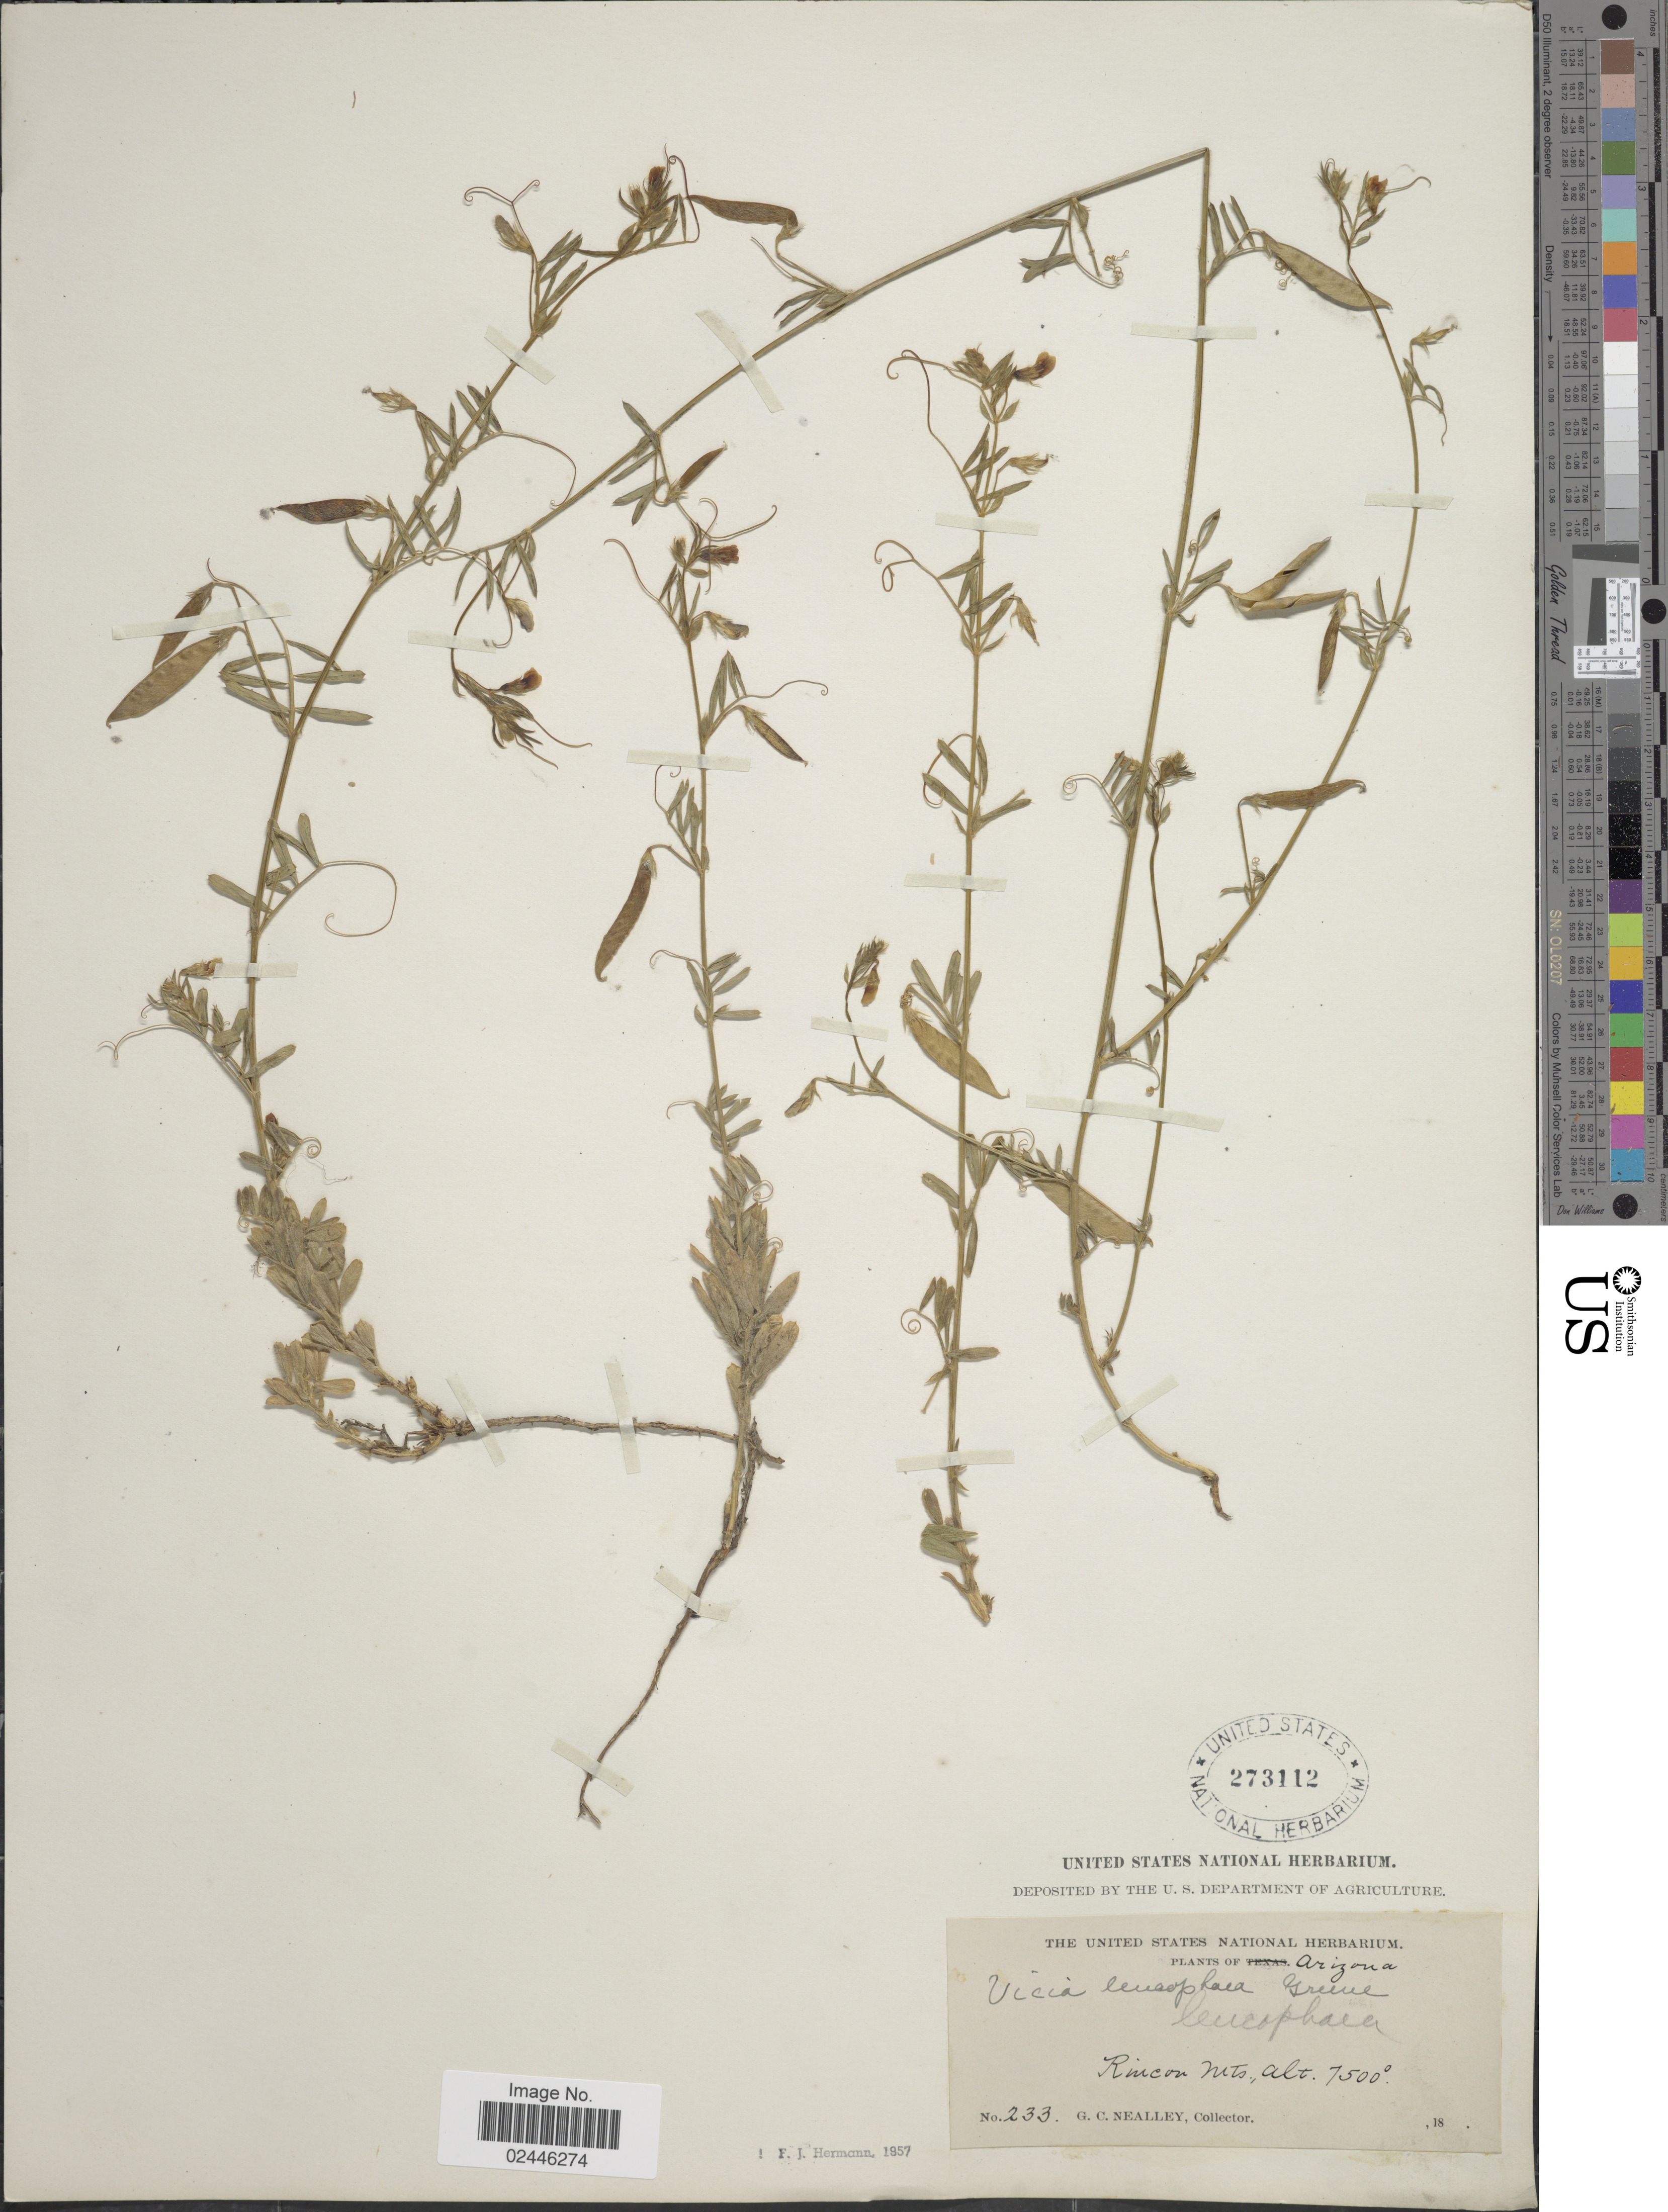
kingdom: Plantae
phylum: Tracheophyta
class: Magnoliopsida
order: Fabales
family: Fabaceae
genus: Vicia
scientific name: Vicia leucophaea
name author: Greene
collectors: G. C. Nealley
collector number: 233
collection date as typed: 18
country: United States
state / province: Arizona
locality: Rincon Mts.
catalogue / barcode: US 27311